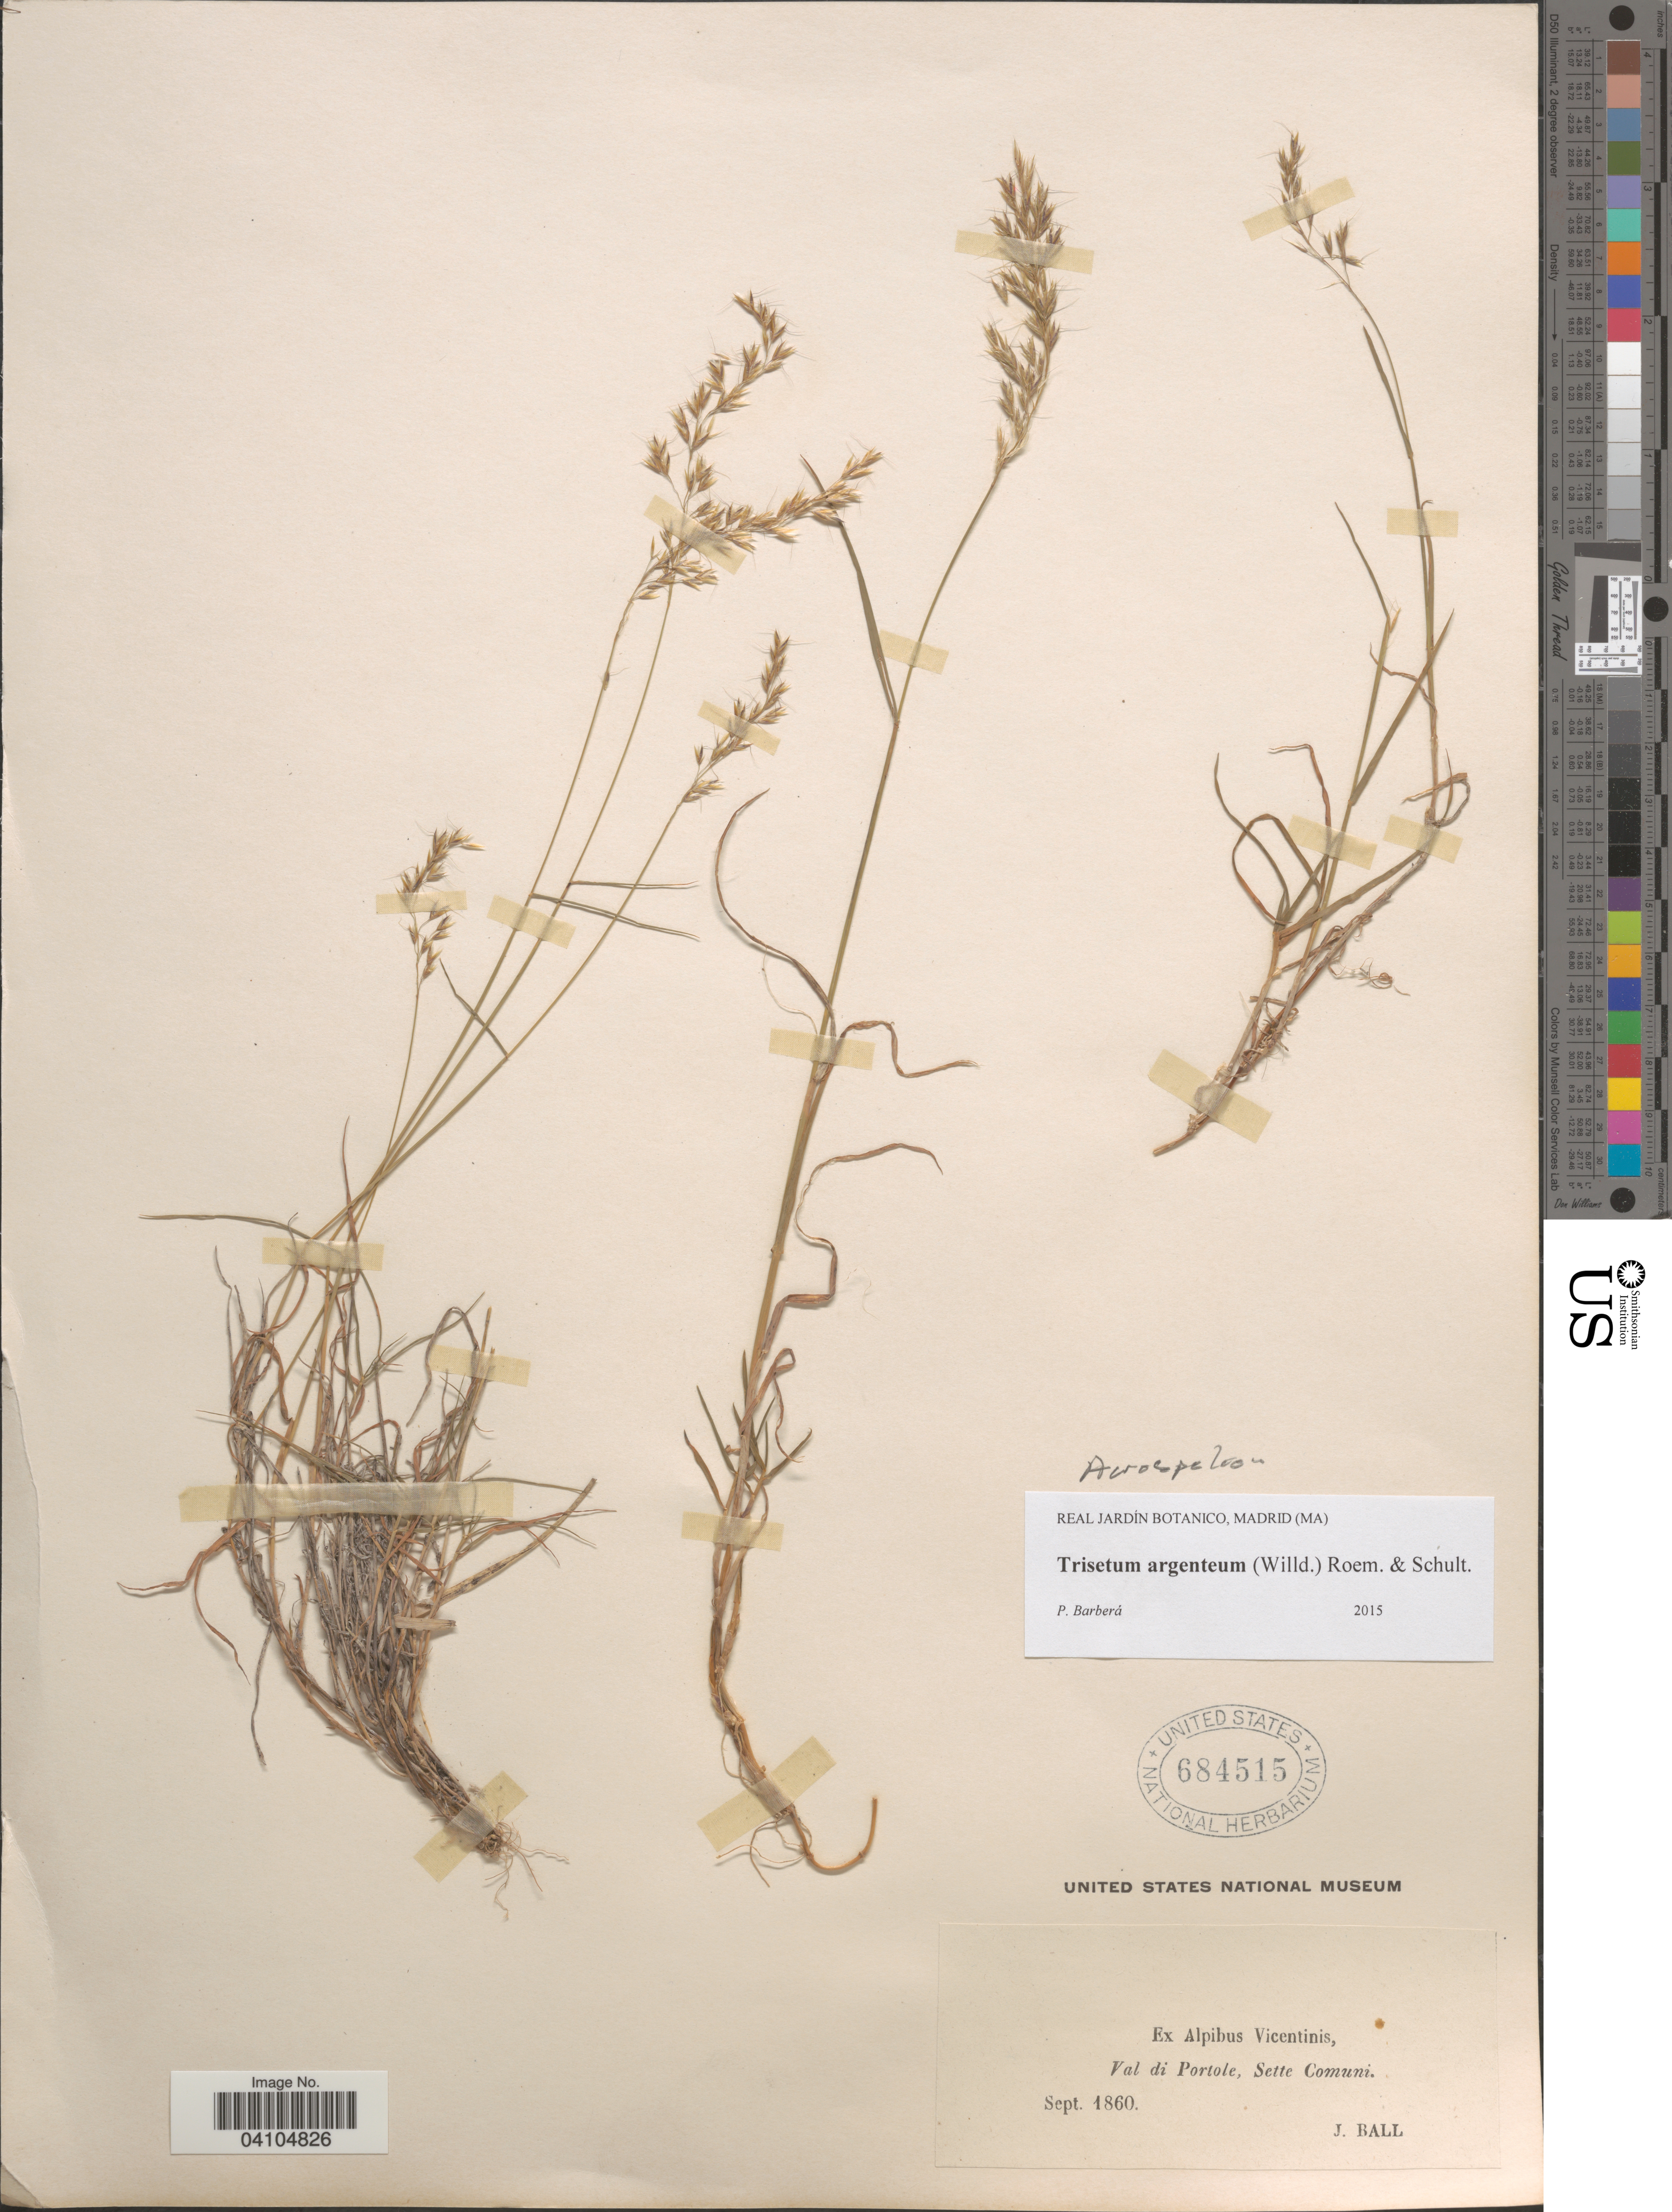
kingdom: Plantae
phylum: Tracheophyta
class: Liliopsida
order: Poales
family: Poaceae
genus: Acrospelion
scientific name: Acrospelion argenteum ined.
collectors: J. Ball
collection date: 1860-09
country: Italy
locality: Ex Alpibus Vicentinis, Val di Portole, Sette Comuni.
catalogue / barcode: US 684515